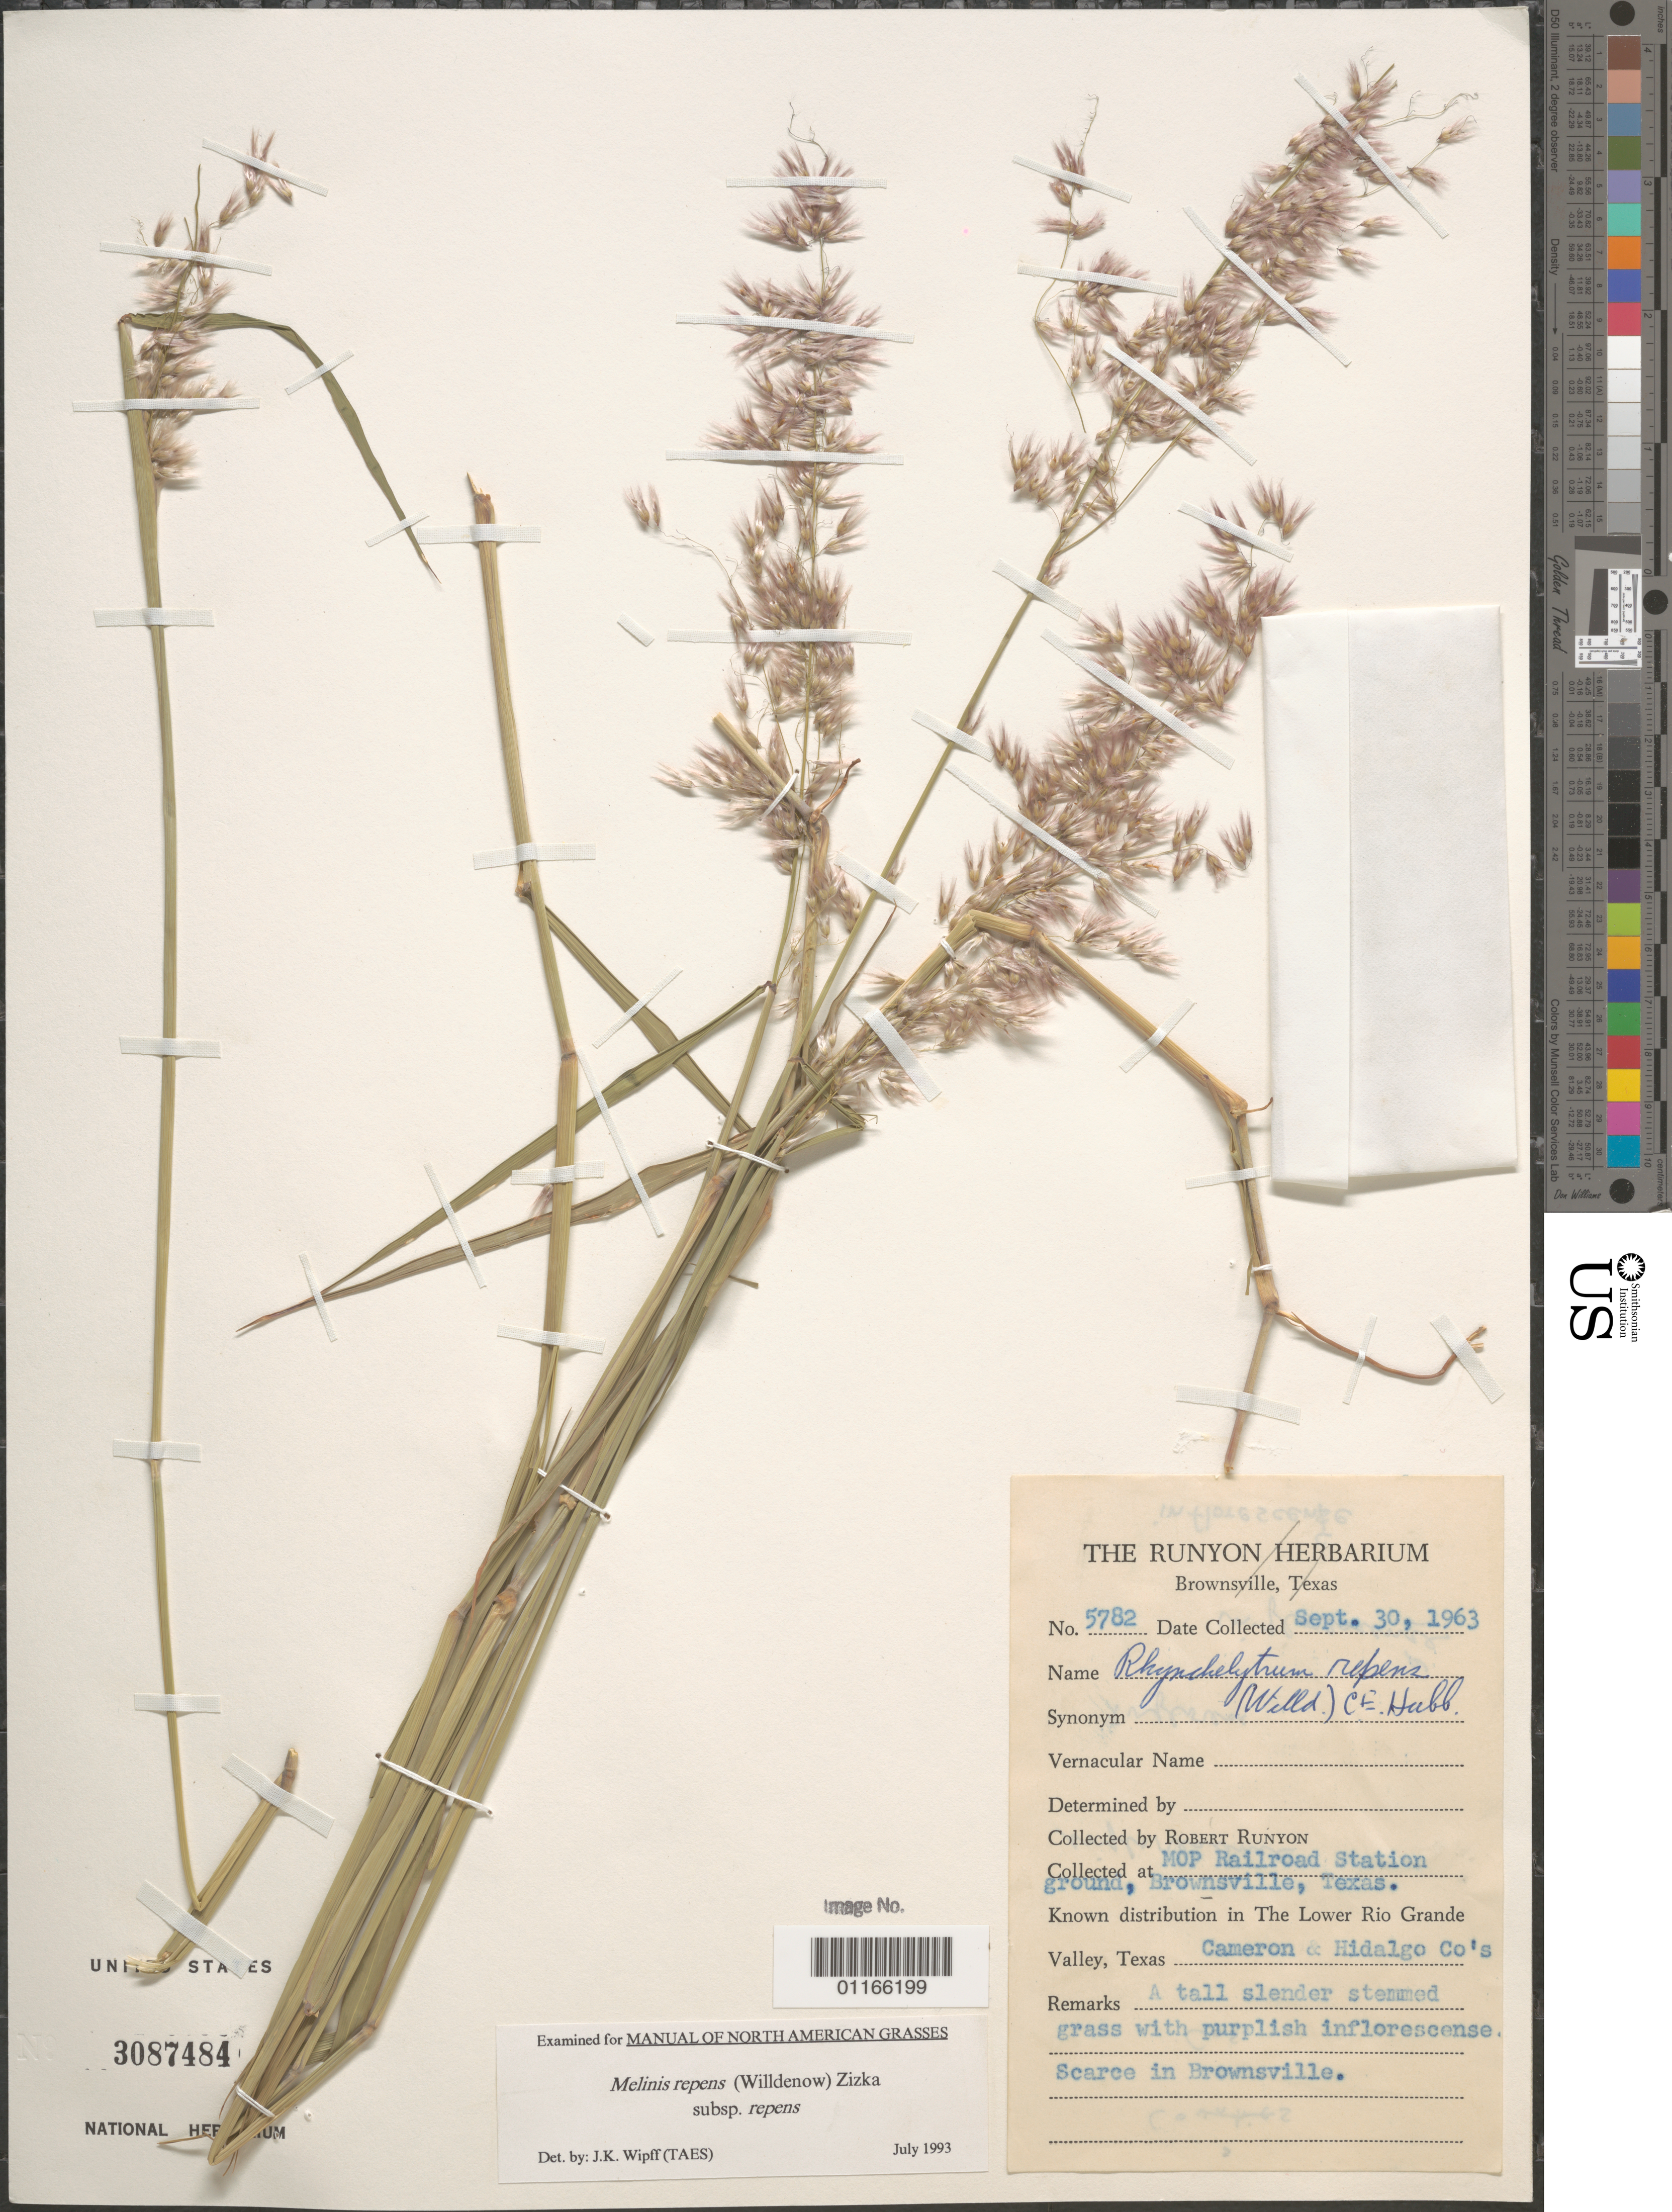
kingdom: Plantae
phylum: Tracheophyta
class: Liliopsida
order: Poales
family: Poaceae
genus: Melinis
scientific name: Melinis repens subsp. repens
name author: (Willd.) Zizka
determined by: Wipff, J. K.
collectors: R. Runyon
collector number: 5782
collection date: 1963-09-30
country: United States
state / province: Texas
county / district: Cameron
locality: Cameron & Hidalgo Counties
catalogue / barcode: US 3087484